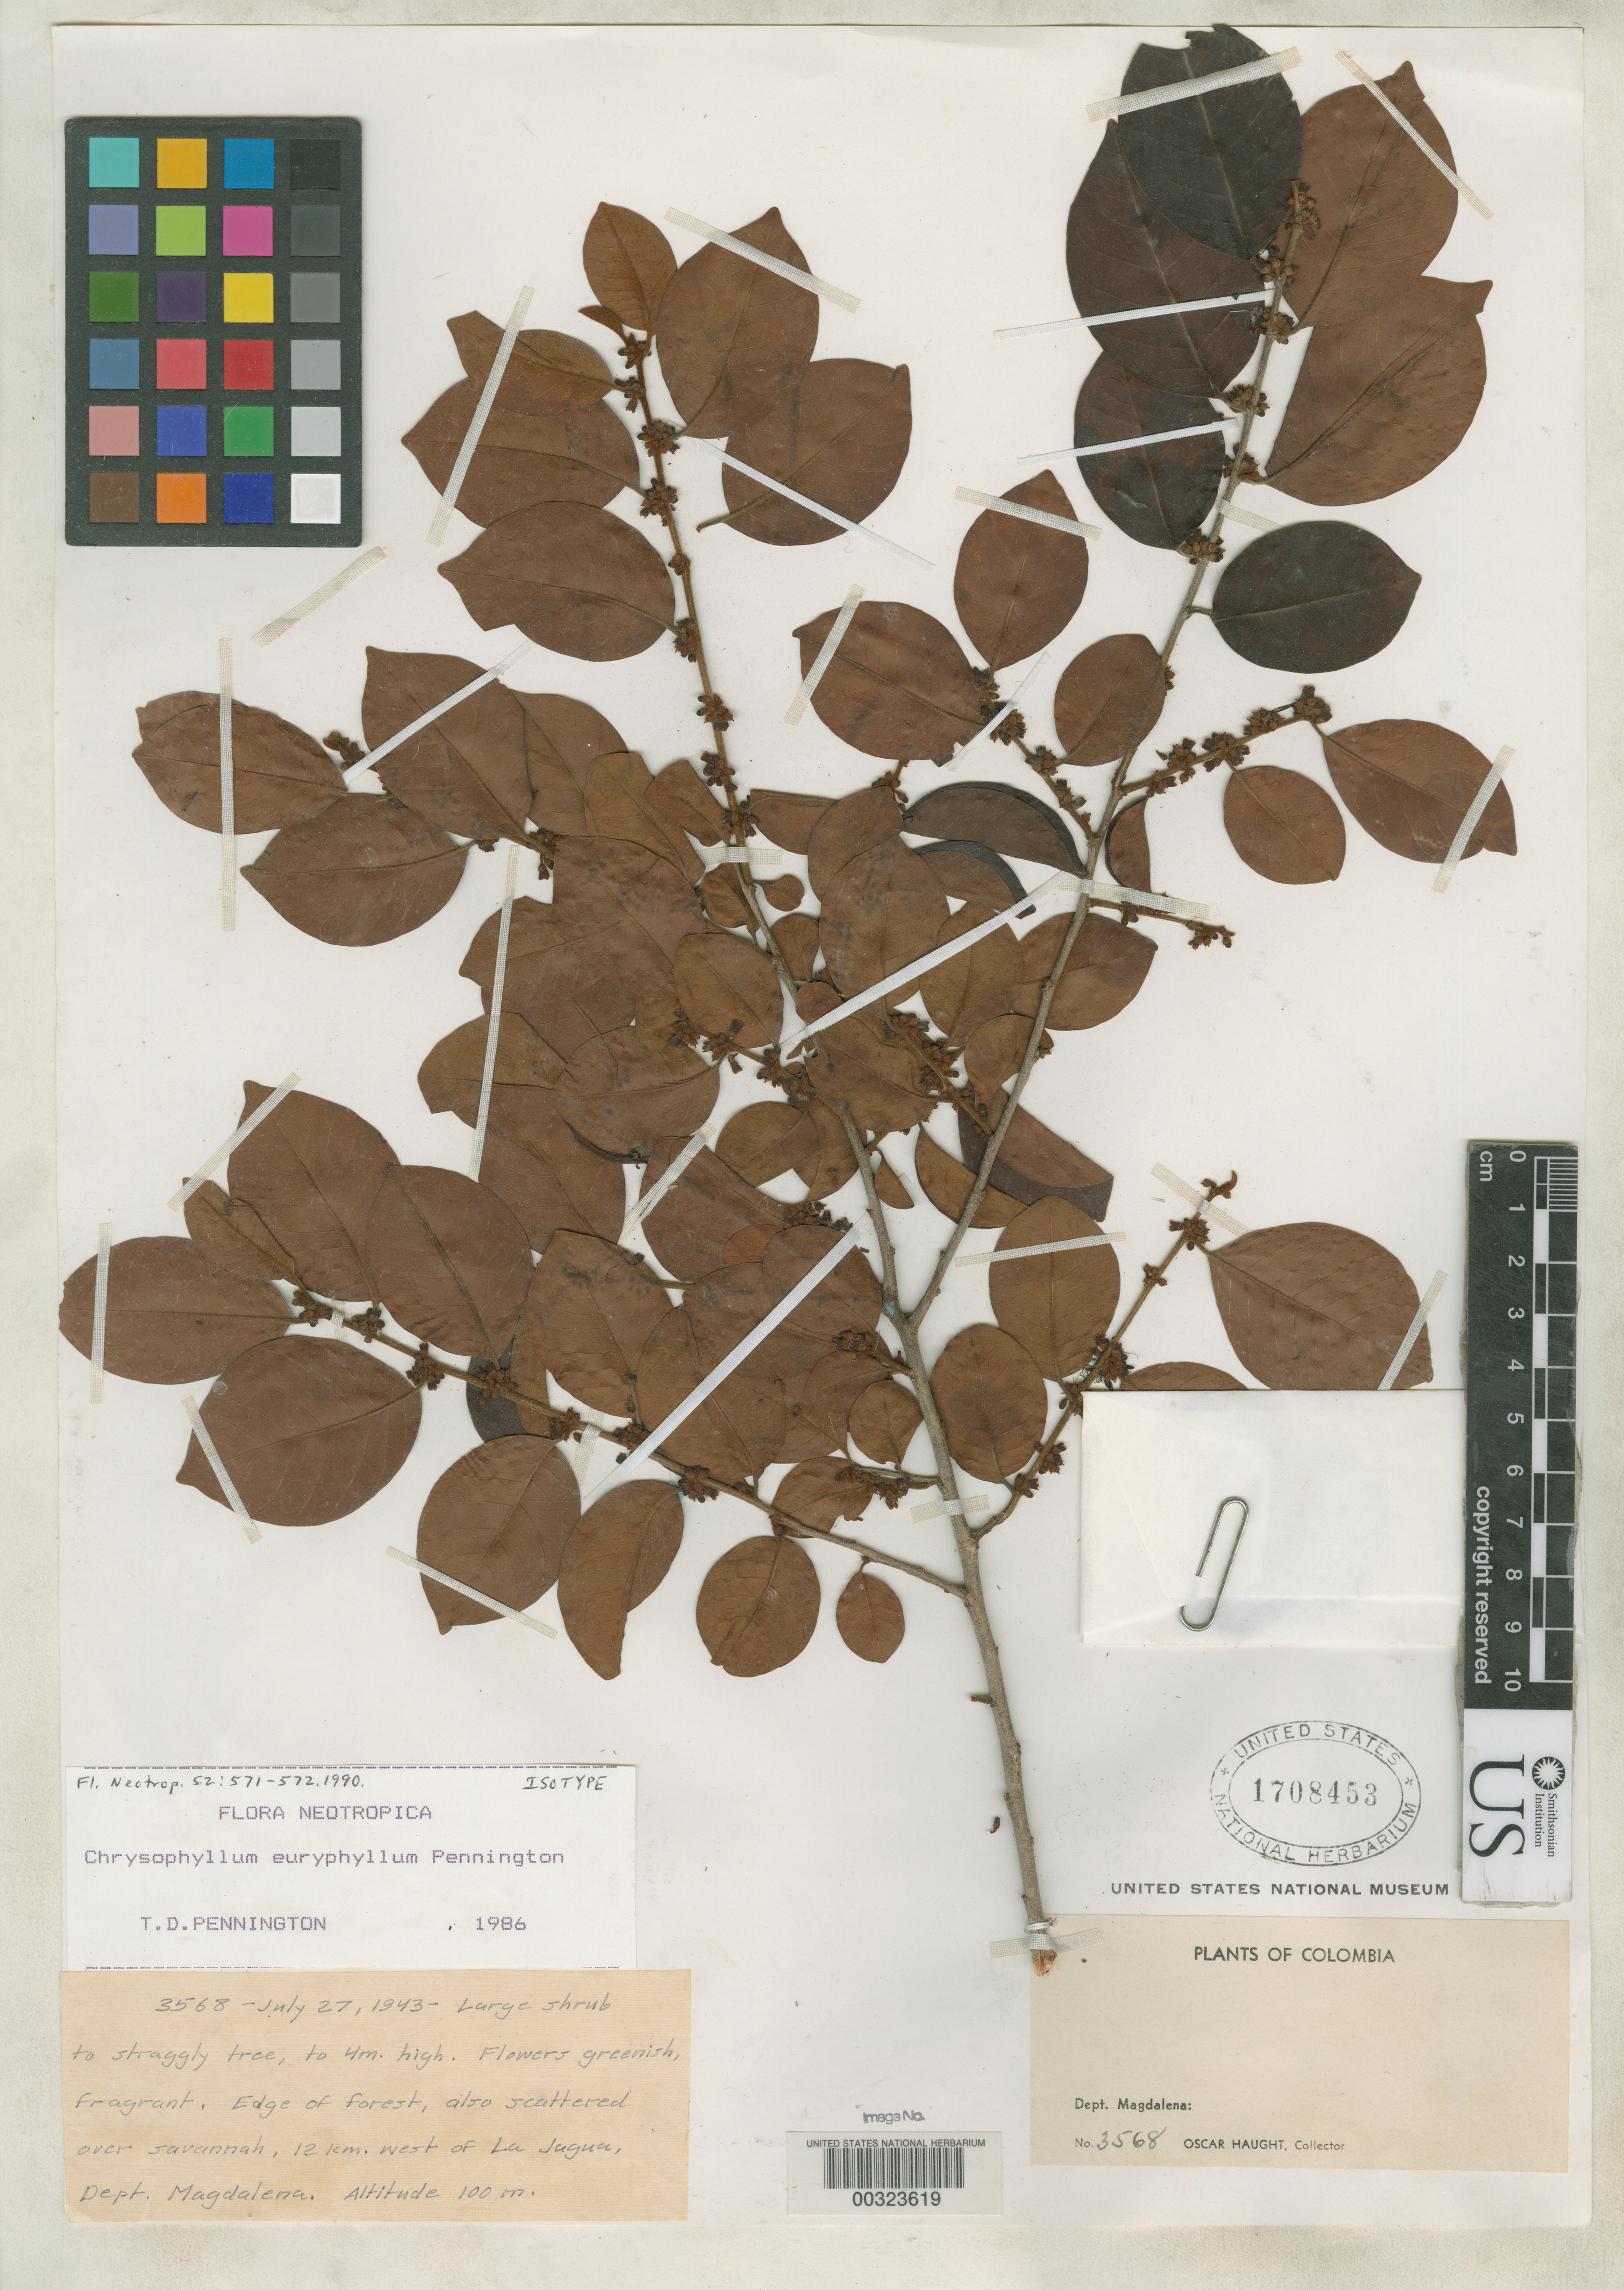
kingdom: Plantae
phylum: Tracheophyta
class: Magnoliopsida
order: Ericales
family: Sapotaceae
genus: Chrysophyllum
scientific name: Chrysophyllum euryphyllum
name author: T.D. Penn.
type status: Isotype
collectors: O. L. Haught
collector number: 3568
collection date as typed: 27 Jul 1943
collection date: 1943-07-27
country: Colombia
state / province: Magdalena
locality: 12 km W of La Jagua.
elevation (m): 100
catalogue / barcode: US 1708453